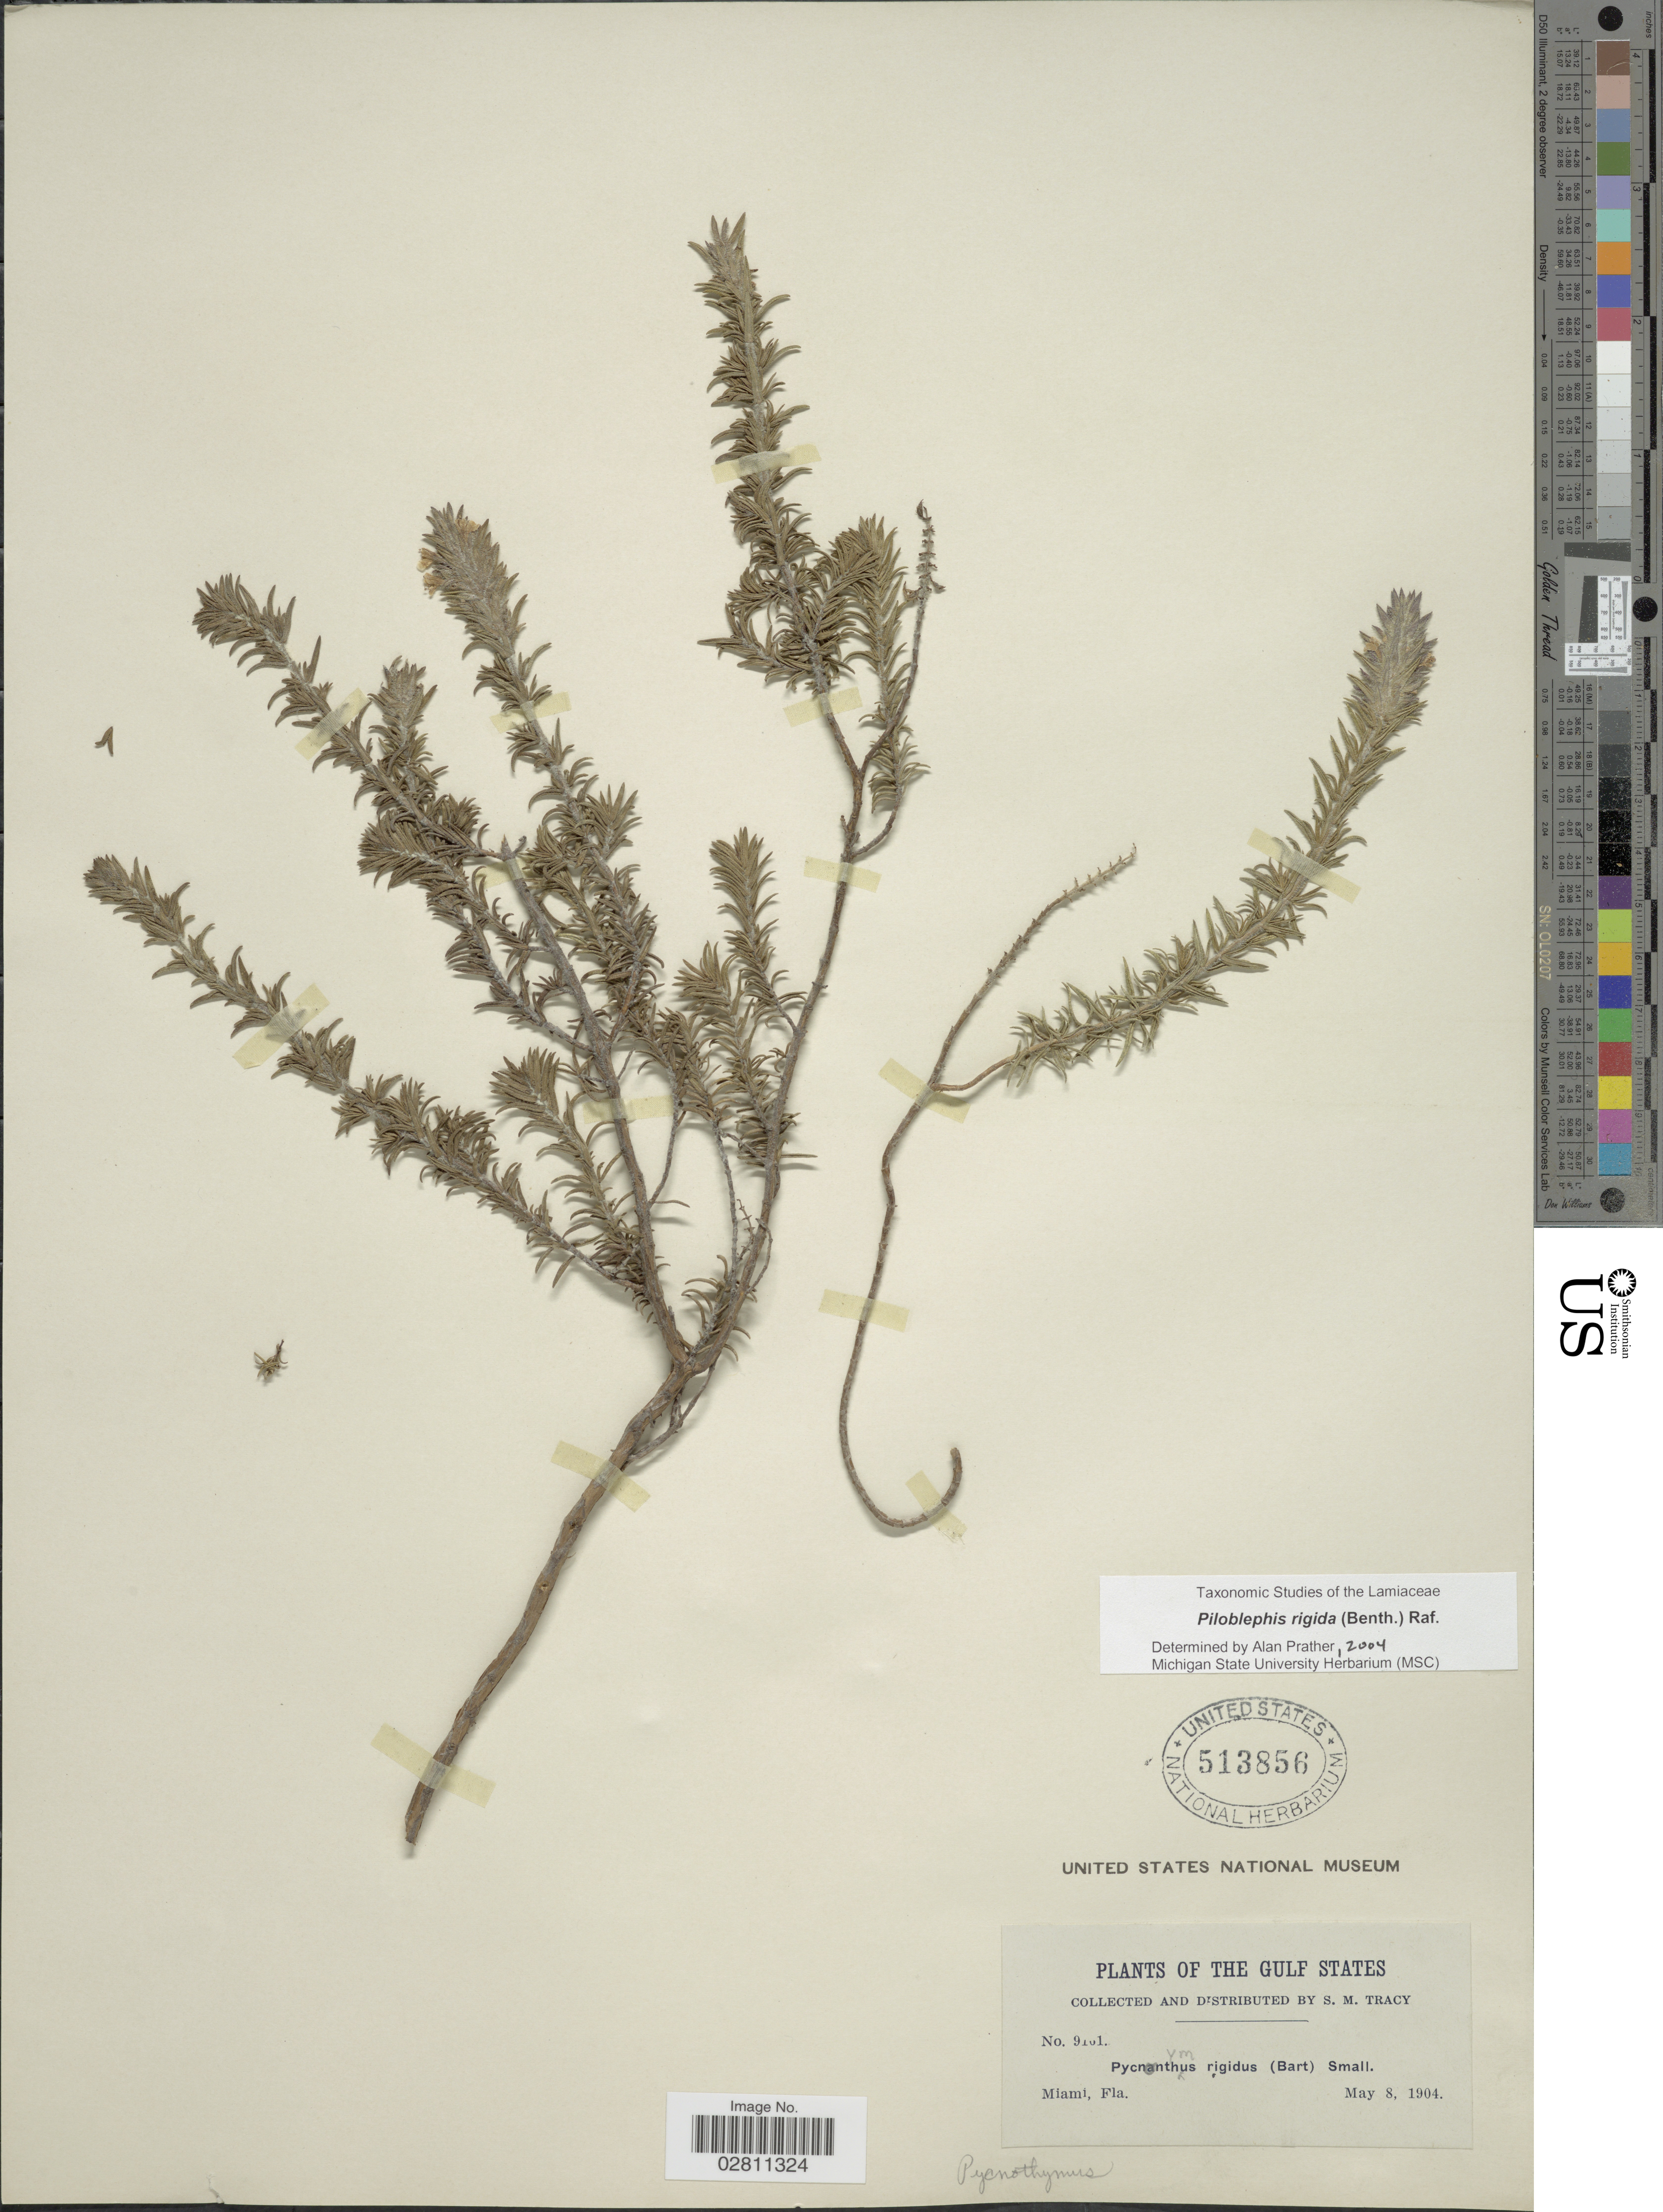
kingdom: Plantae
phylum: Tracheophyta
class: Magnoliopsida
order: Lamiales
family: Lamiaceae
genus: Piloblephis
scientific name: Piloblephis rigida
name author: (Bartram ex Benth.) Raf.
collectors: S. M. Tracy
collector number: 9101*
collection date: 1904-05-08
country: United States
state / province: Florida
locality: The Gulf States, Miami.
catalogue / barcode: US 513856